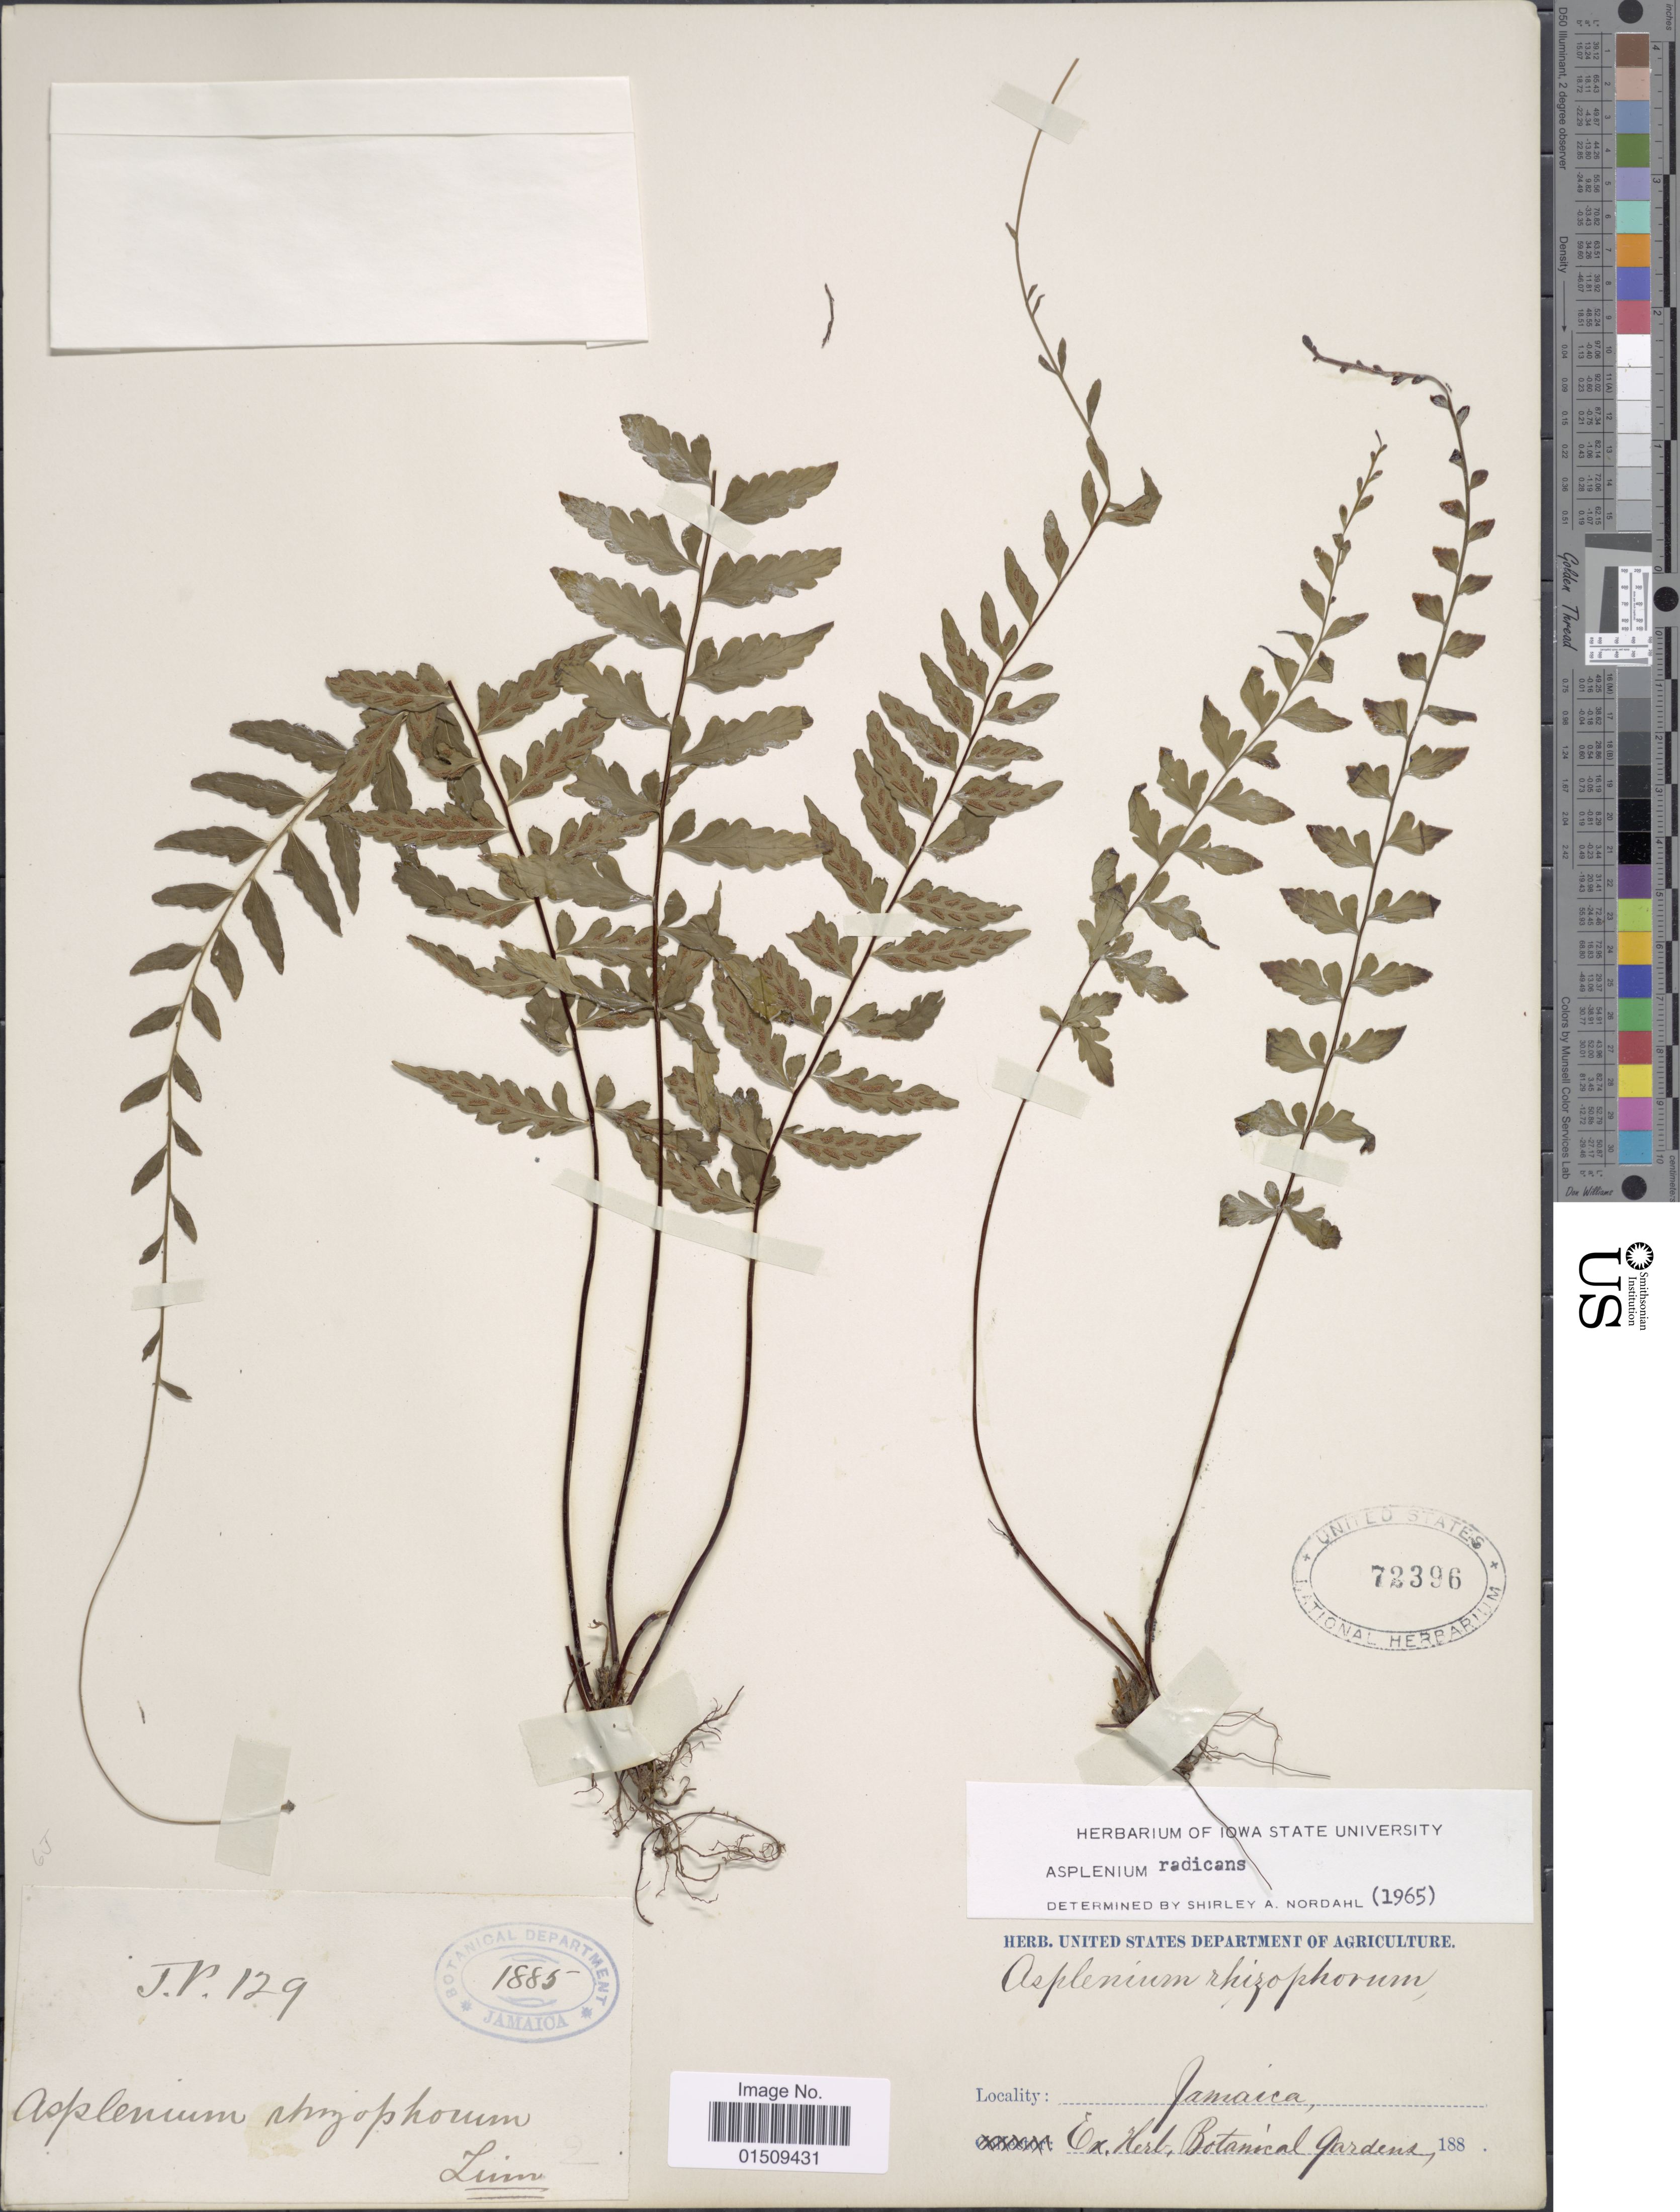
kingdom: Plantae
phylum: Tracheophyta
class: Polypodiopsida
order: Polypodiales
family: Aspleniaceae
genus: Asplenium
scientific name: Asplenium radicans var. radicans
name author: L.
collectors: J.P.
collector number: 129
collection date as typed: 188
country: Jamaica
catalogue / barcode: US 72396